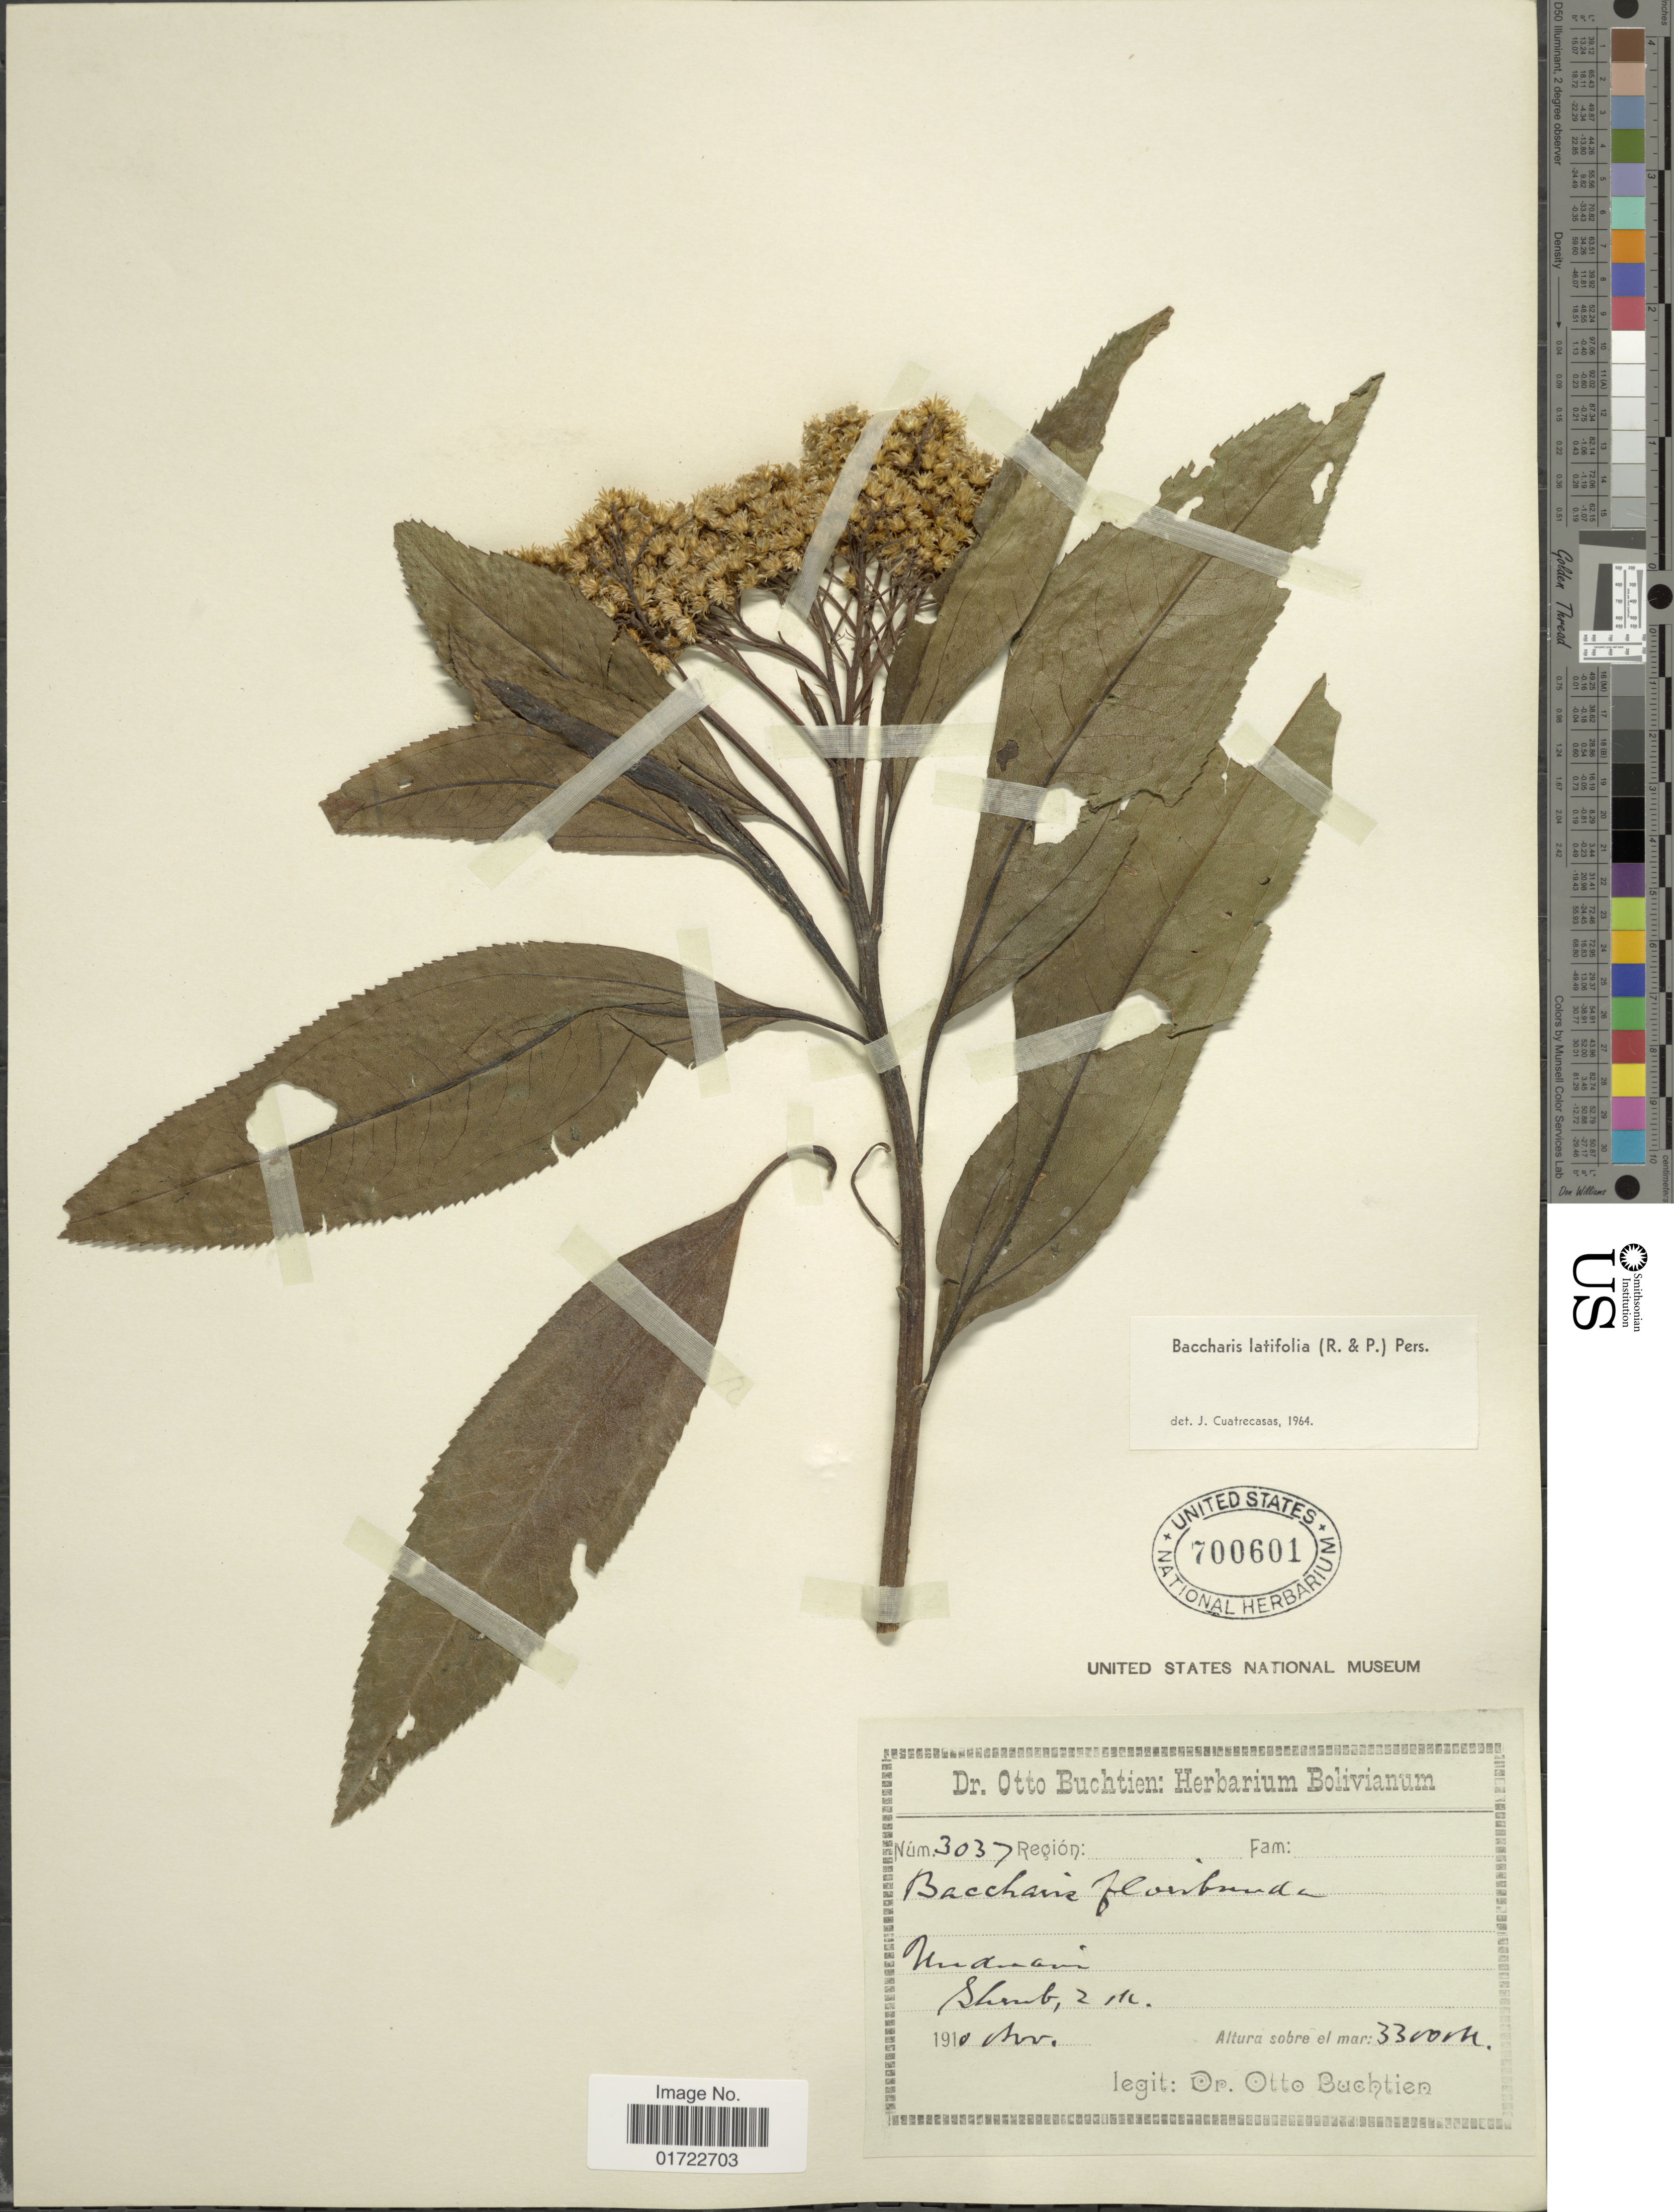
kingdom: Plantae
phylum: Tracheophyta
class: Magnoliopsida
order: Asterales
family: Asteraceae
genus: Baccharis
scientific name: Baccharis latifolia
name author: (Ruiz & Pav.) Pers.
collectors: O. Buchtien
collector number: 3037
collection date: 1910-11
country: Bolivia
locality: Unduavi.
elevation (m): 3300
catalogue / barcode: US 700601